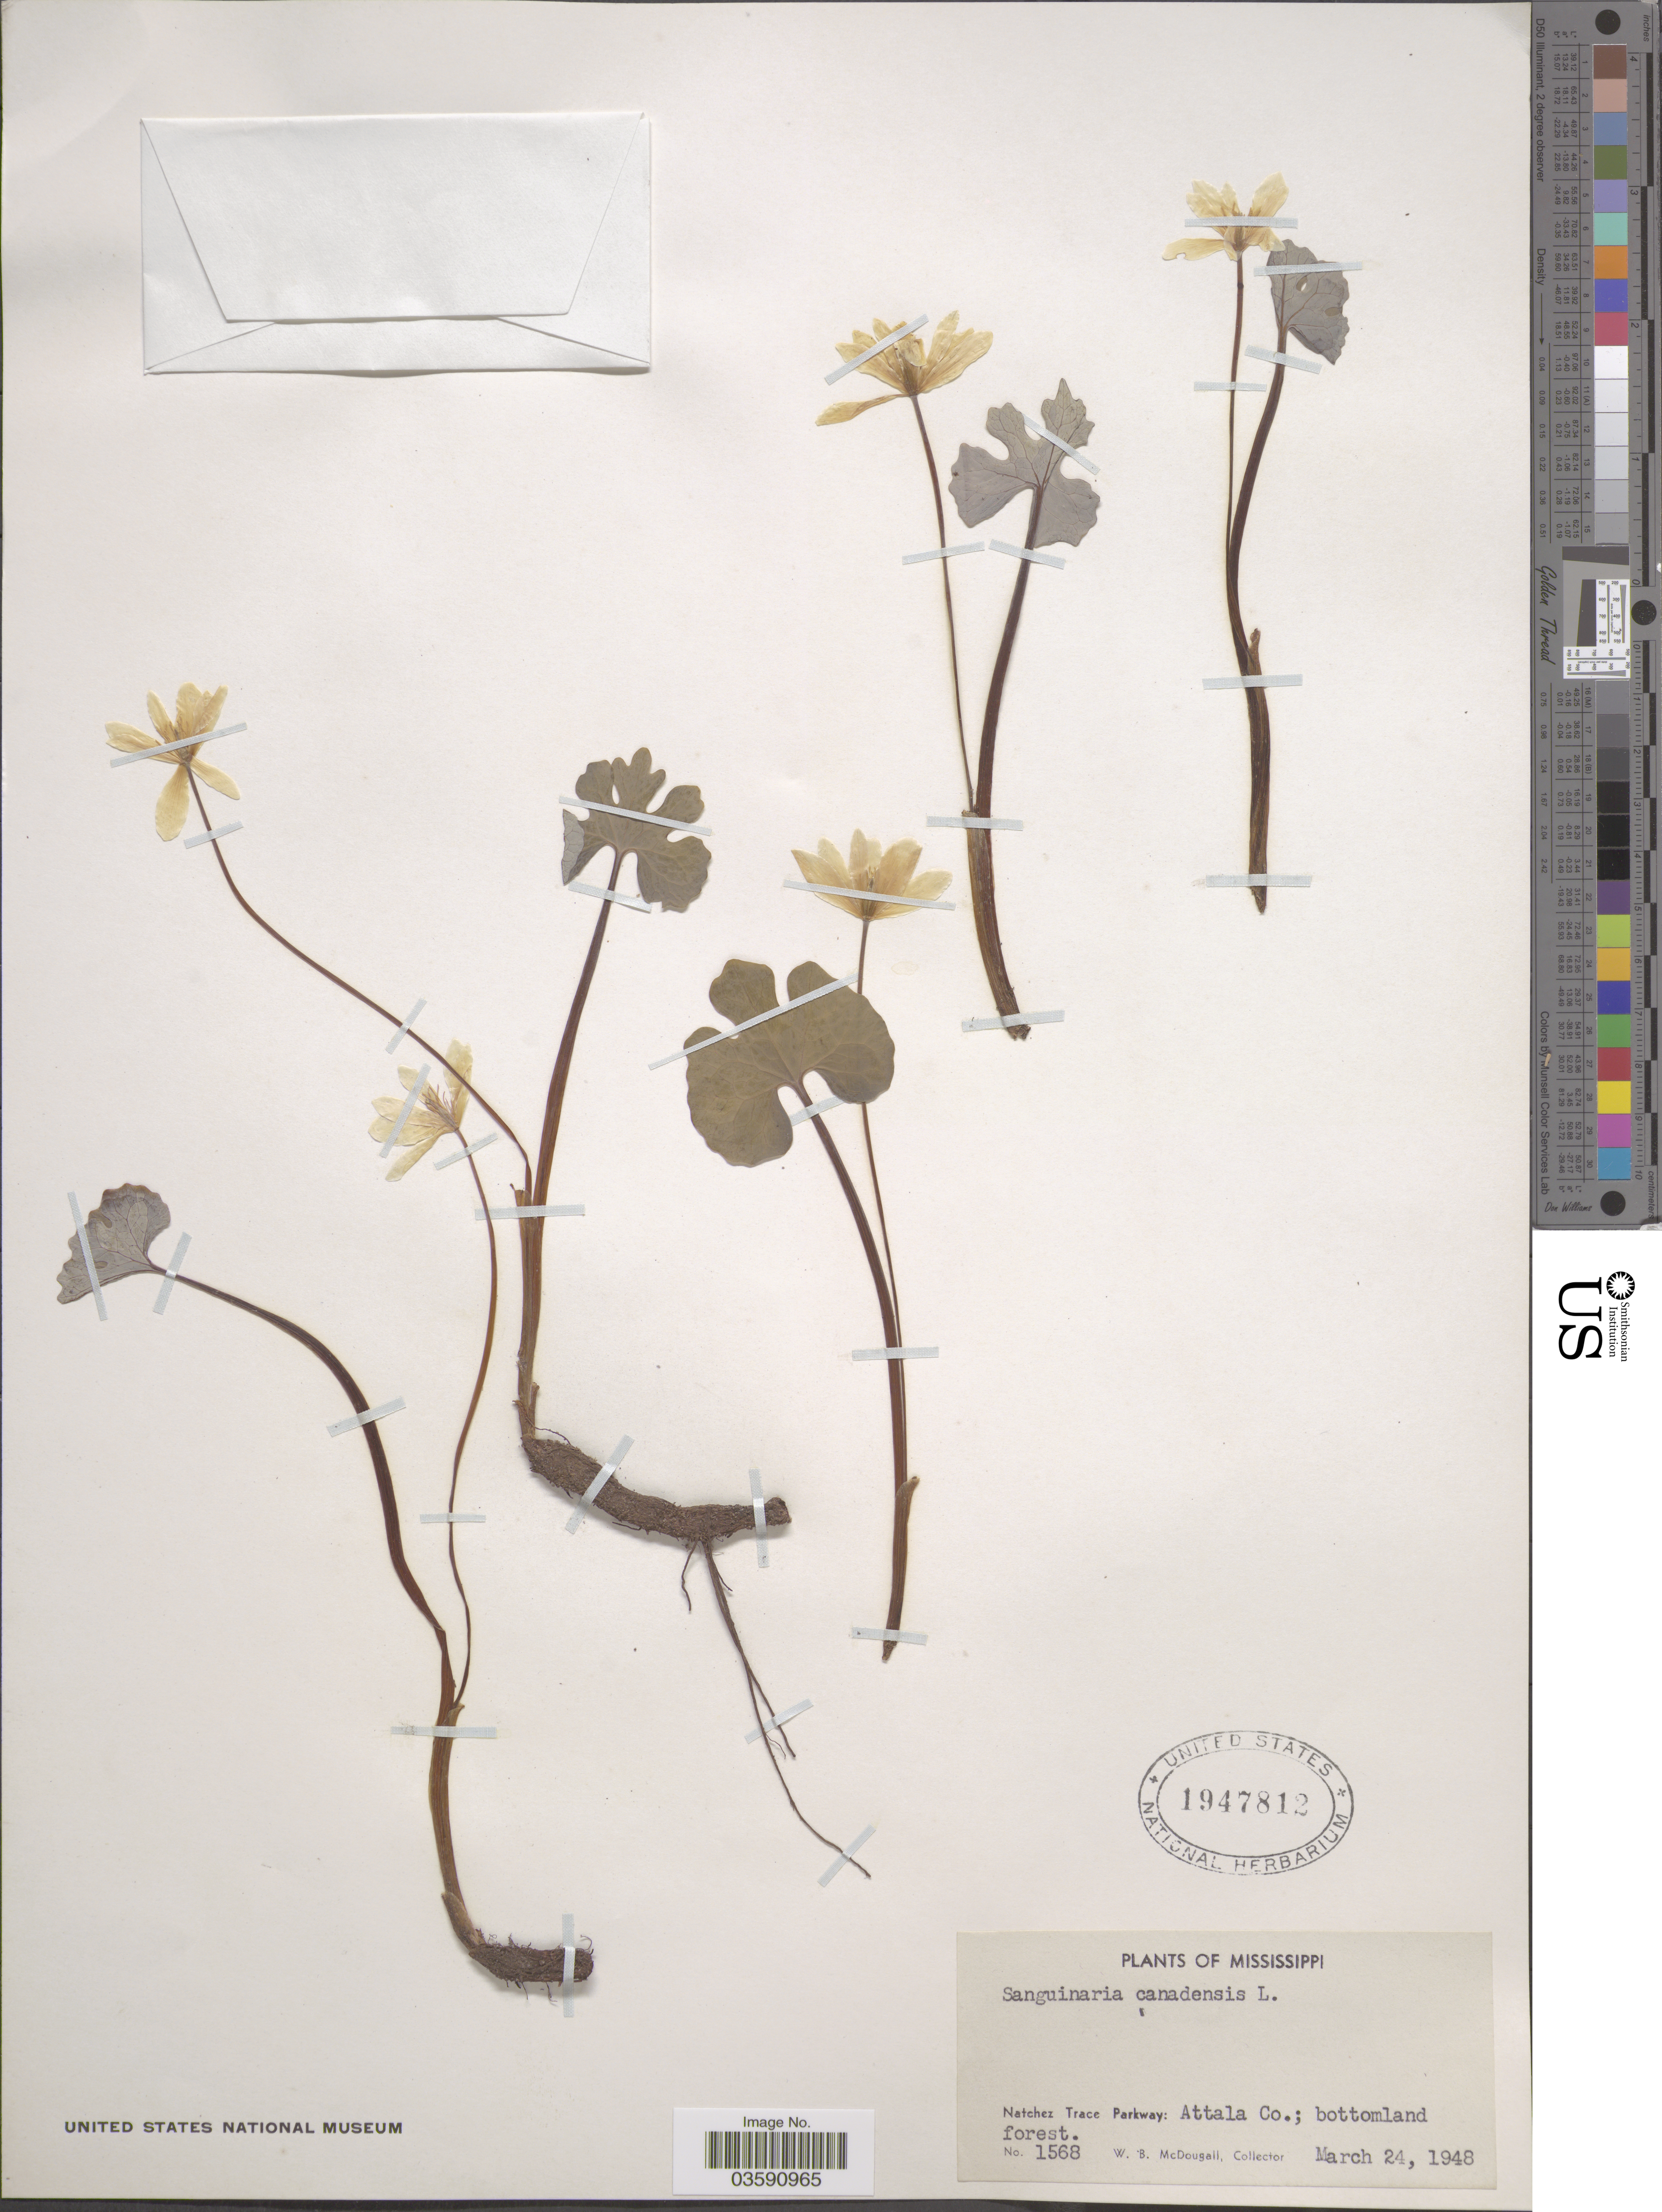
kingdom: Plantae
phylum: Tracheophyta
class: Magnoliopsida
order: Ranunculales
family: Papaveraceae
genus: Sanguinaria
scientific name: Sanguinaria canadensis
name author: L.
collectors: W. B. McDougall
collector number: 1568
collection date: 1948-03-24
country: United States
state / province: Mississippi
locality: Natchez Trace Parkway: Attala Co.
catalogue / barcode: US 1947812